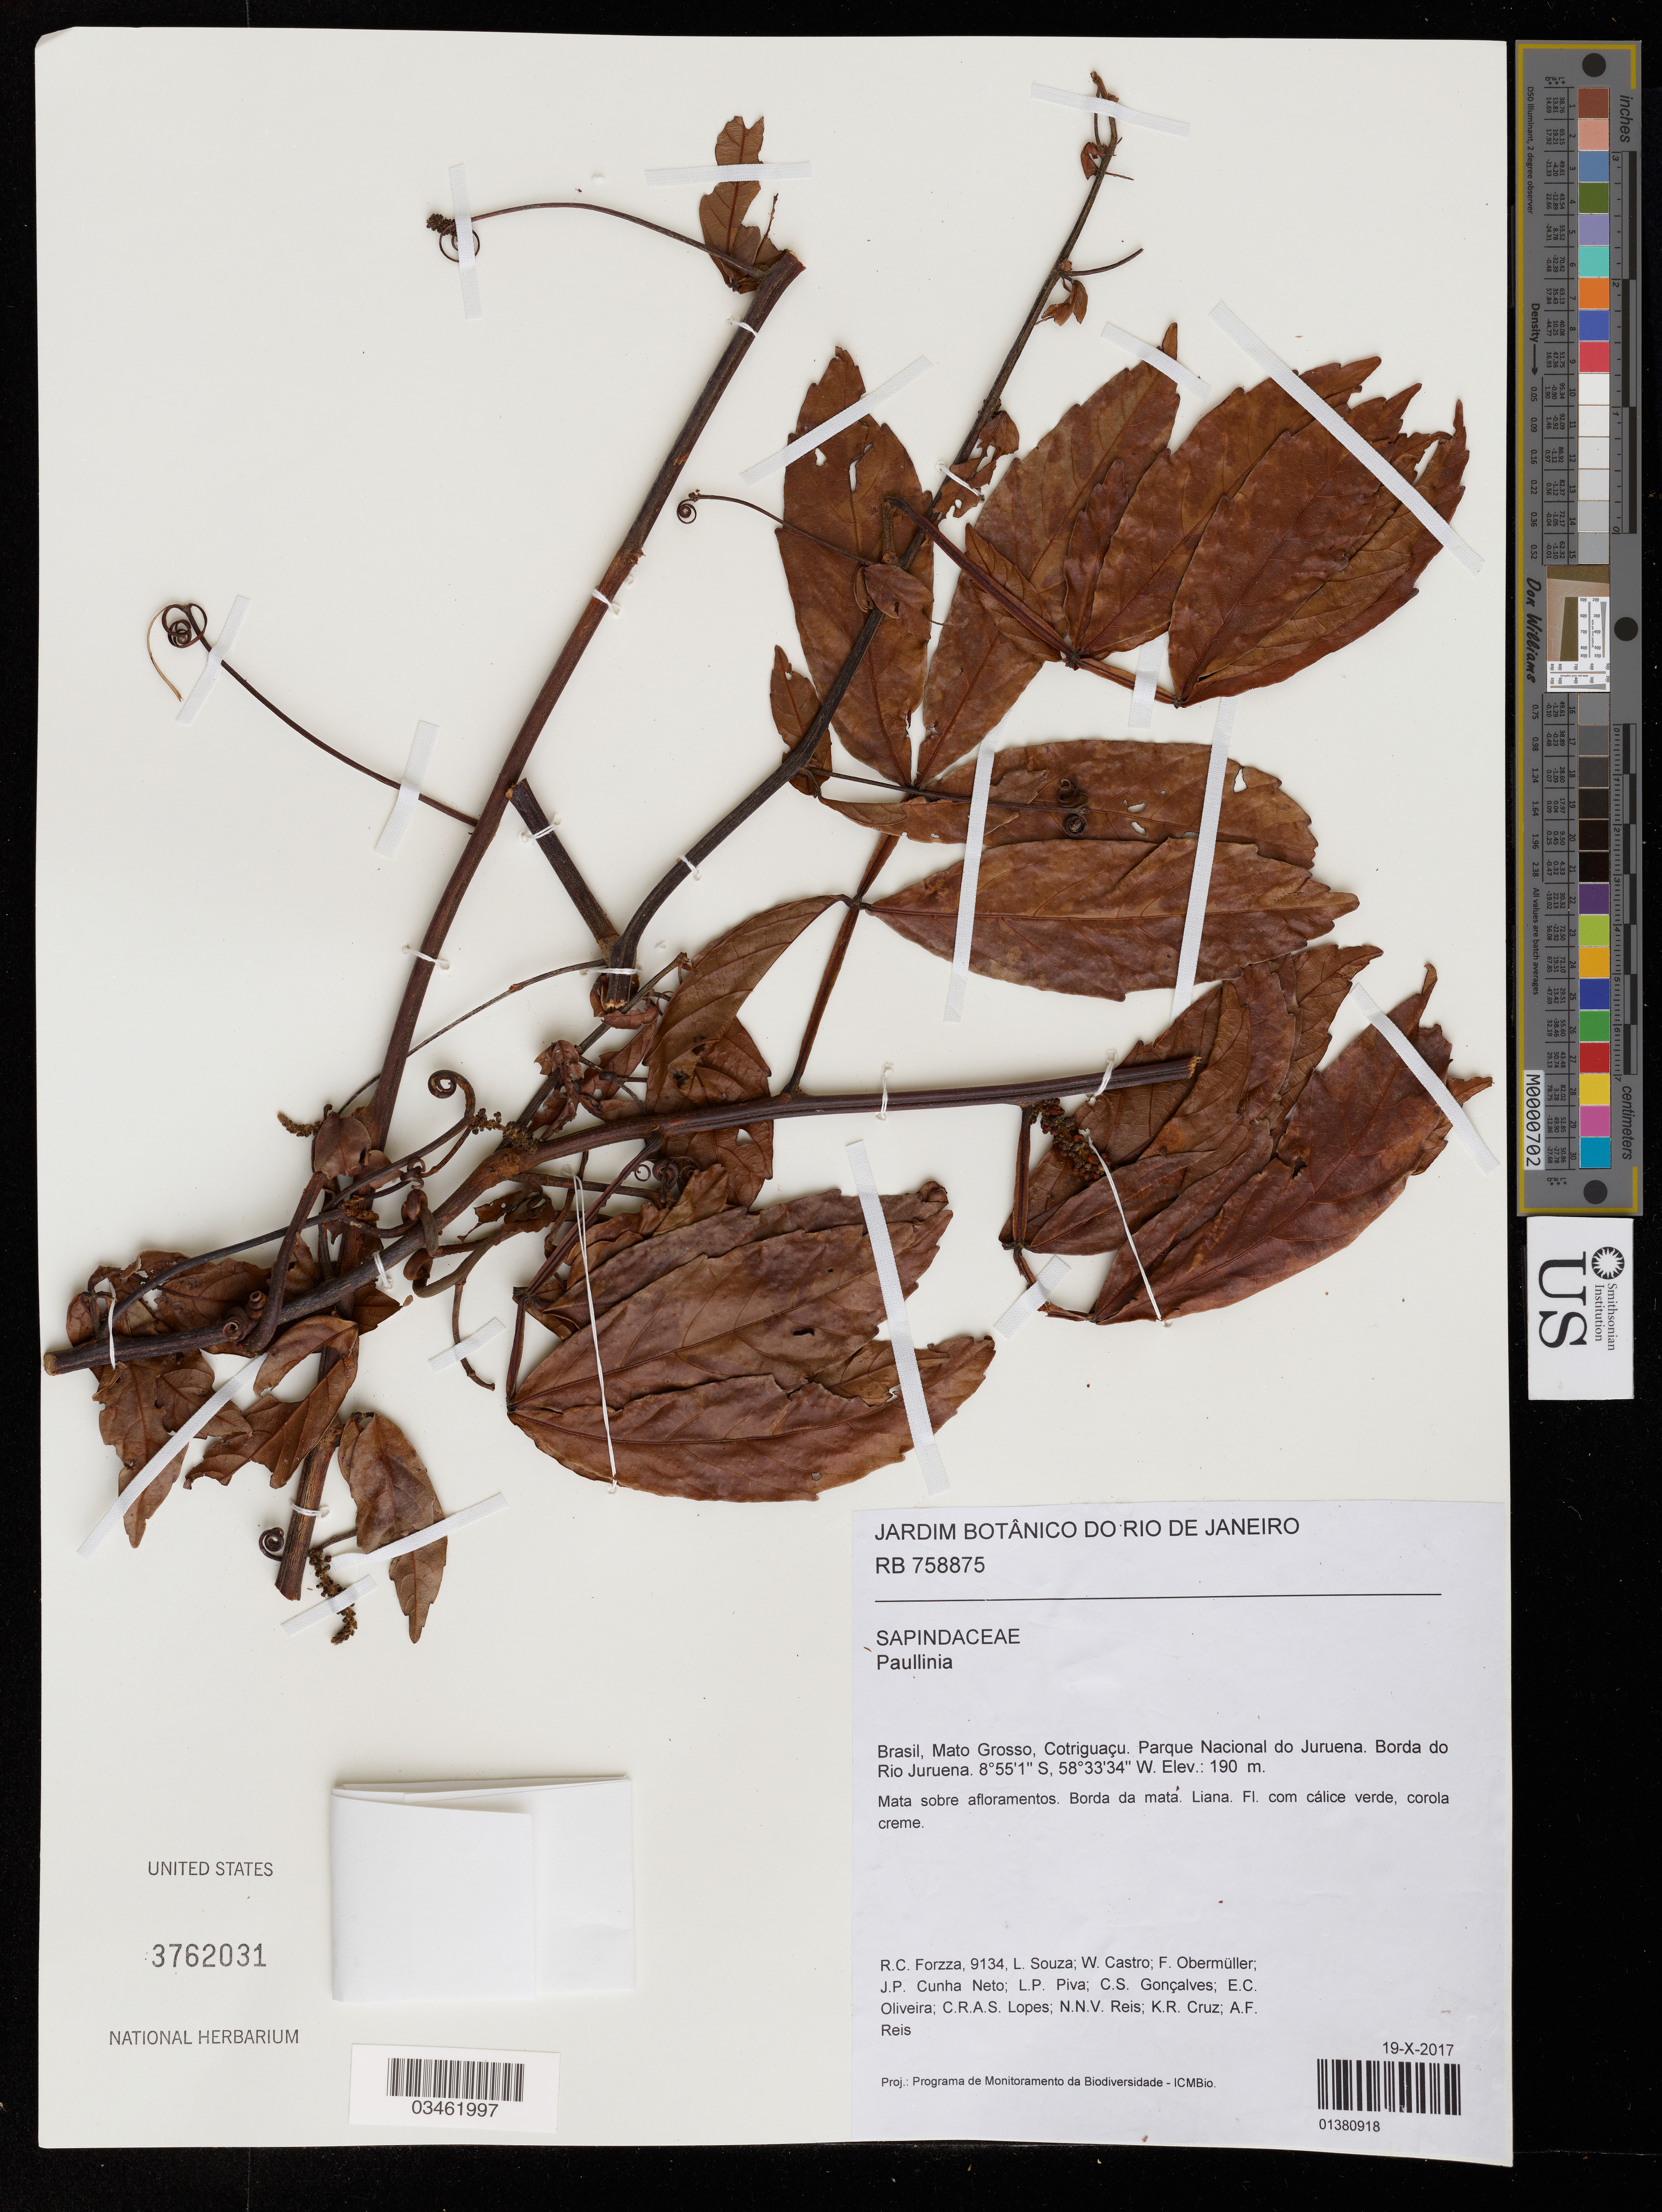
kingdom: Plantae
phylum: Tracheophyta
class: Magnoliopsida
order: Sapindales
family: Sapindaceae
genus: Paullinia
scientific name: Paullinia sp.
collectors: R. C. Forzza, L. Souza, W. Castro, F. A. Obermuller & et al.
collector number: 9134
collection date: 2017-10-19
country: Brazil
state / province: Mato Grosso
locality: Cotriguaçu. Parque Nacional do Juruena. Borda do Rio Juruena.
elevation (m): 190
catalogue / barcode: US 3762031